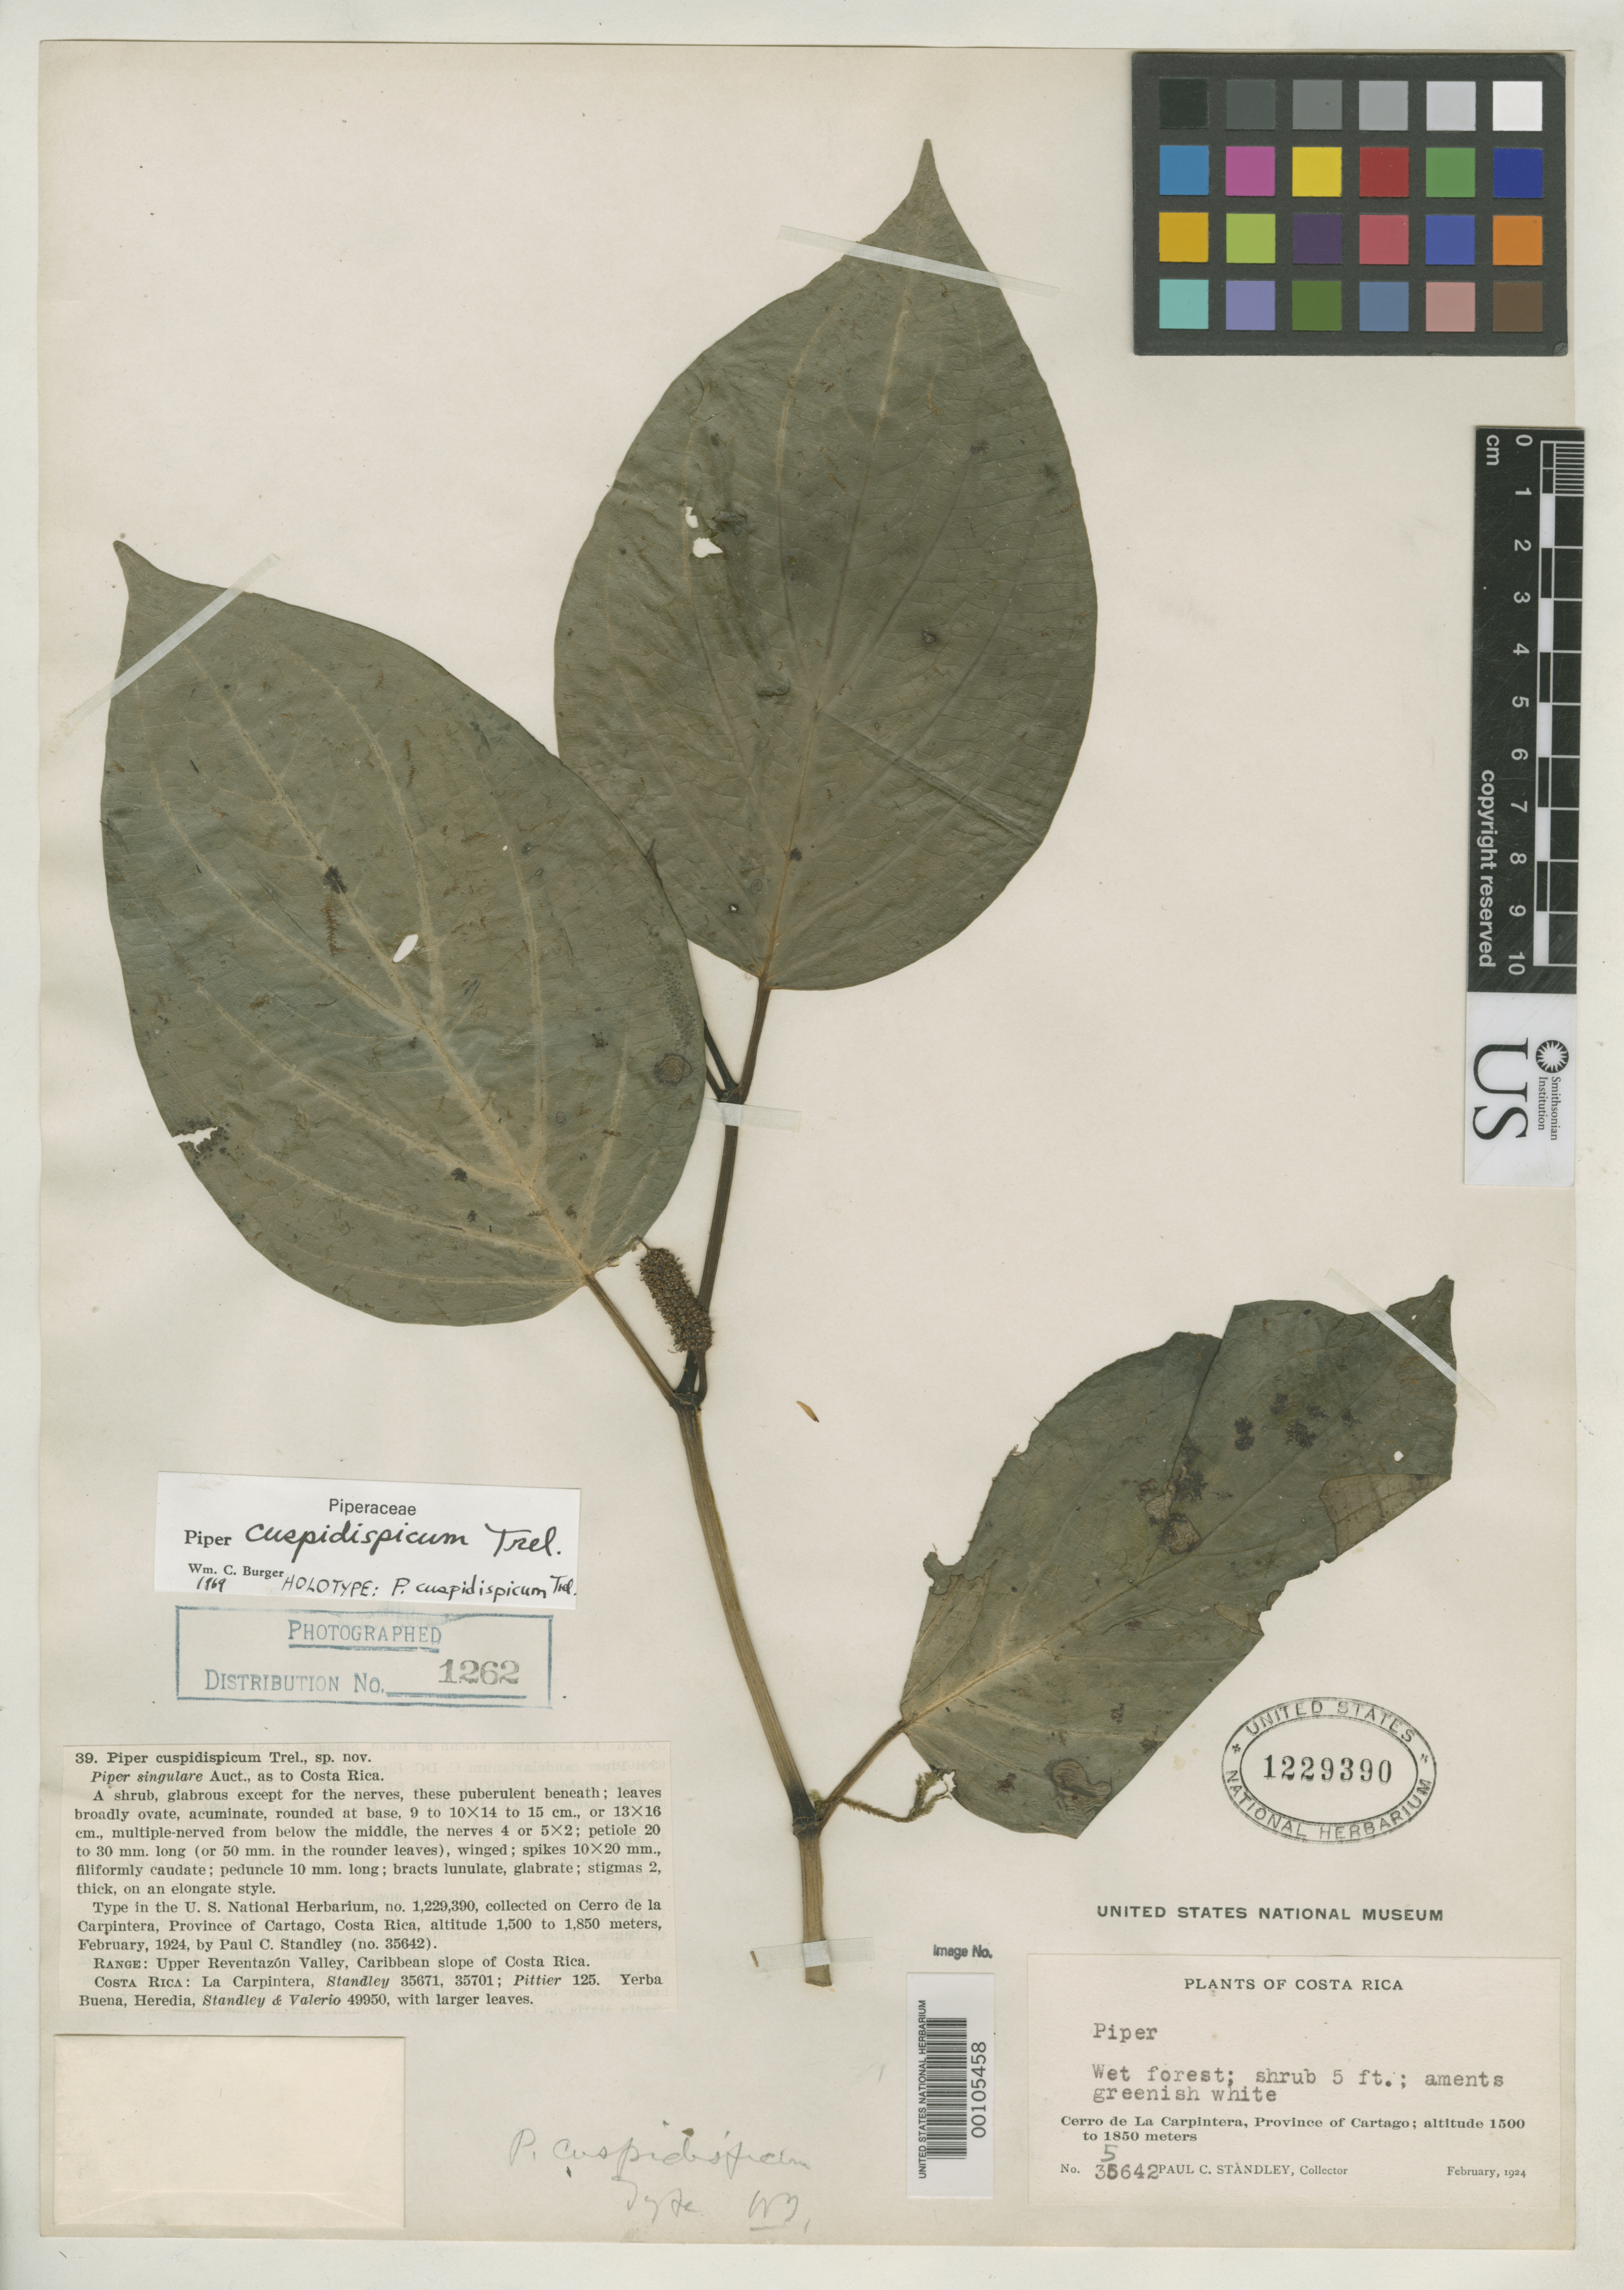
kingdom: Plantae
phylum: Tracheophyta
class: Magnoliopsida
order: Piperales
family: Piperaceae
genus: Piper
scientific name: Piper cuspidispicum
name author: Trel.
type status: Holotype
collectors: P. C. Standley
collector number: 35642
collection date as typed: Feb 1924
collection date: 1924-02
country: Costa Rica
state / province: Cartago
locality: Cerro de La Carpintera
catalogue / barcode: US 1229390